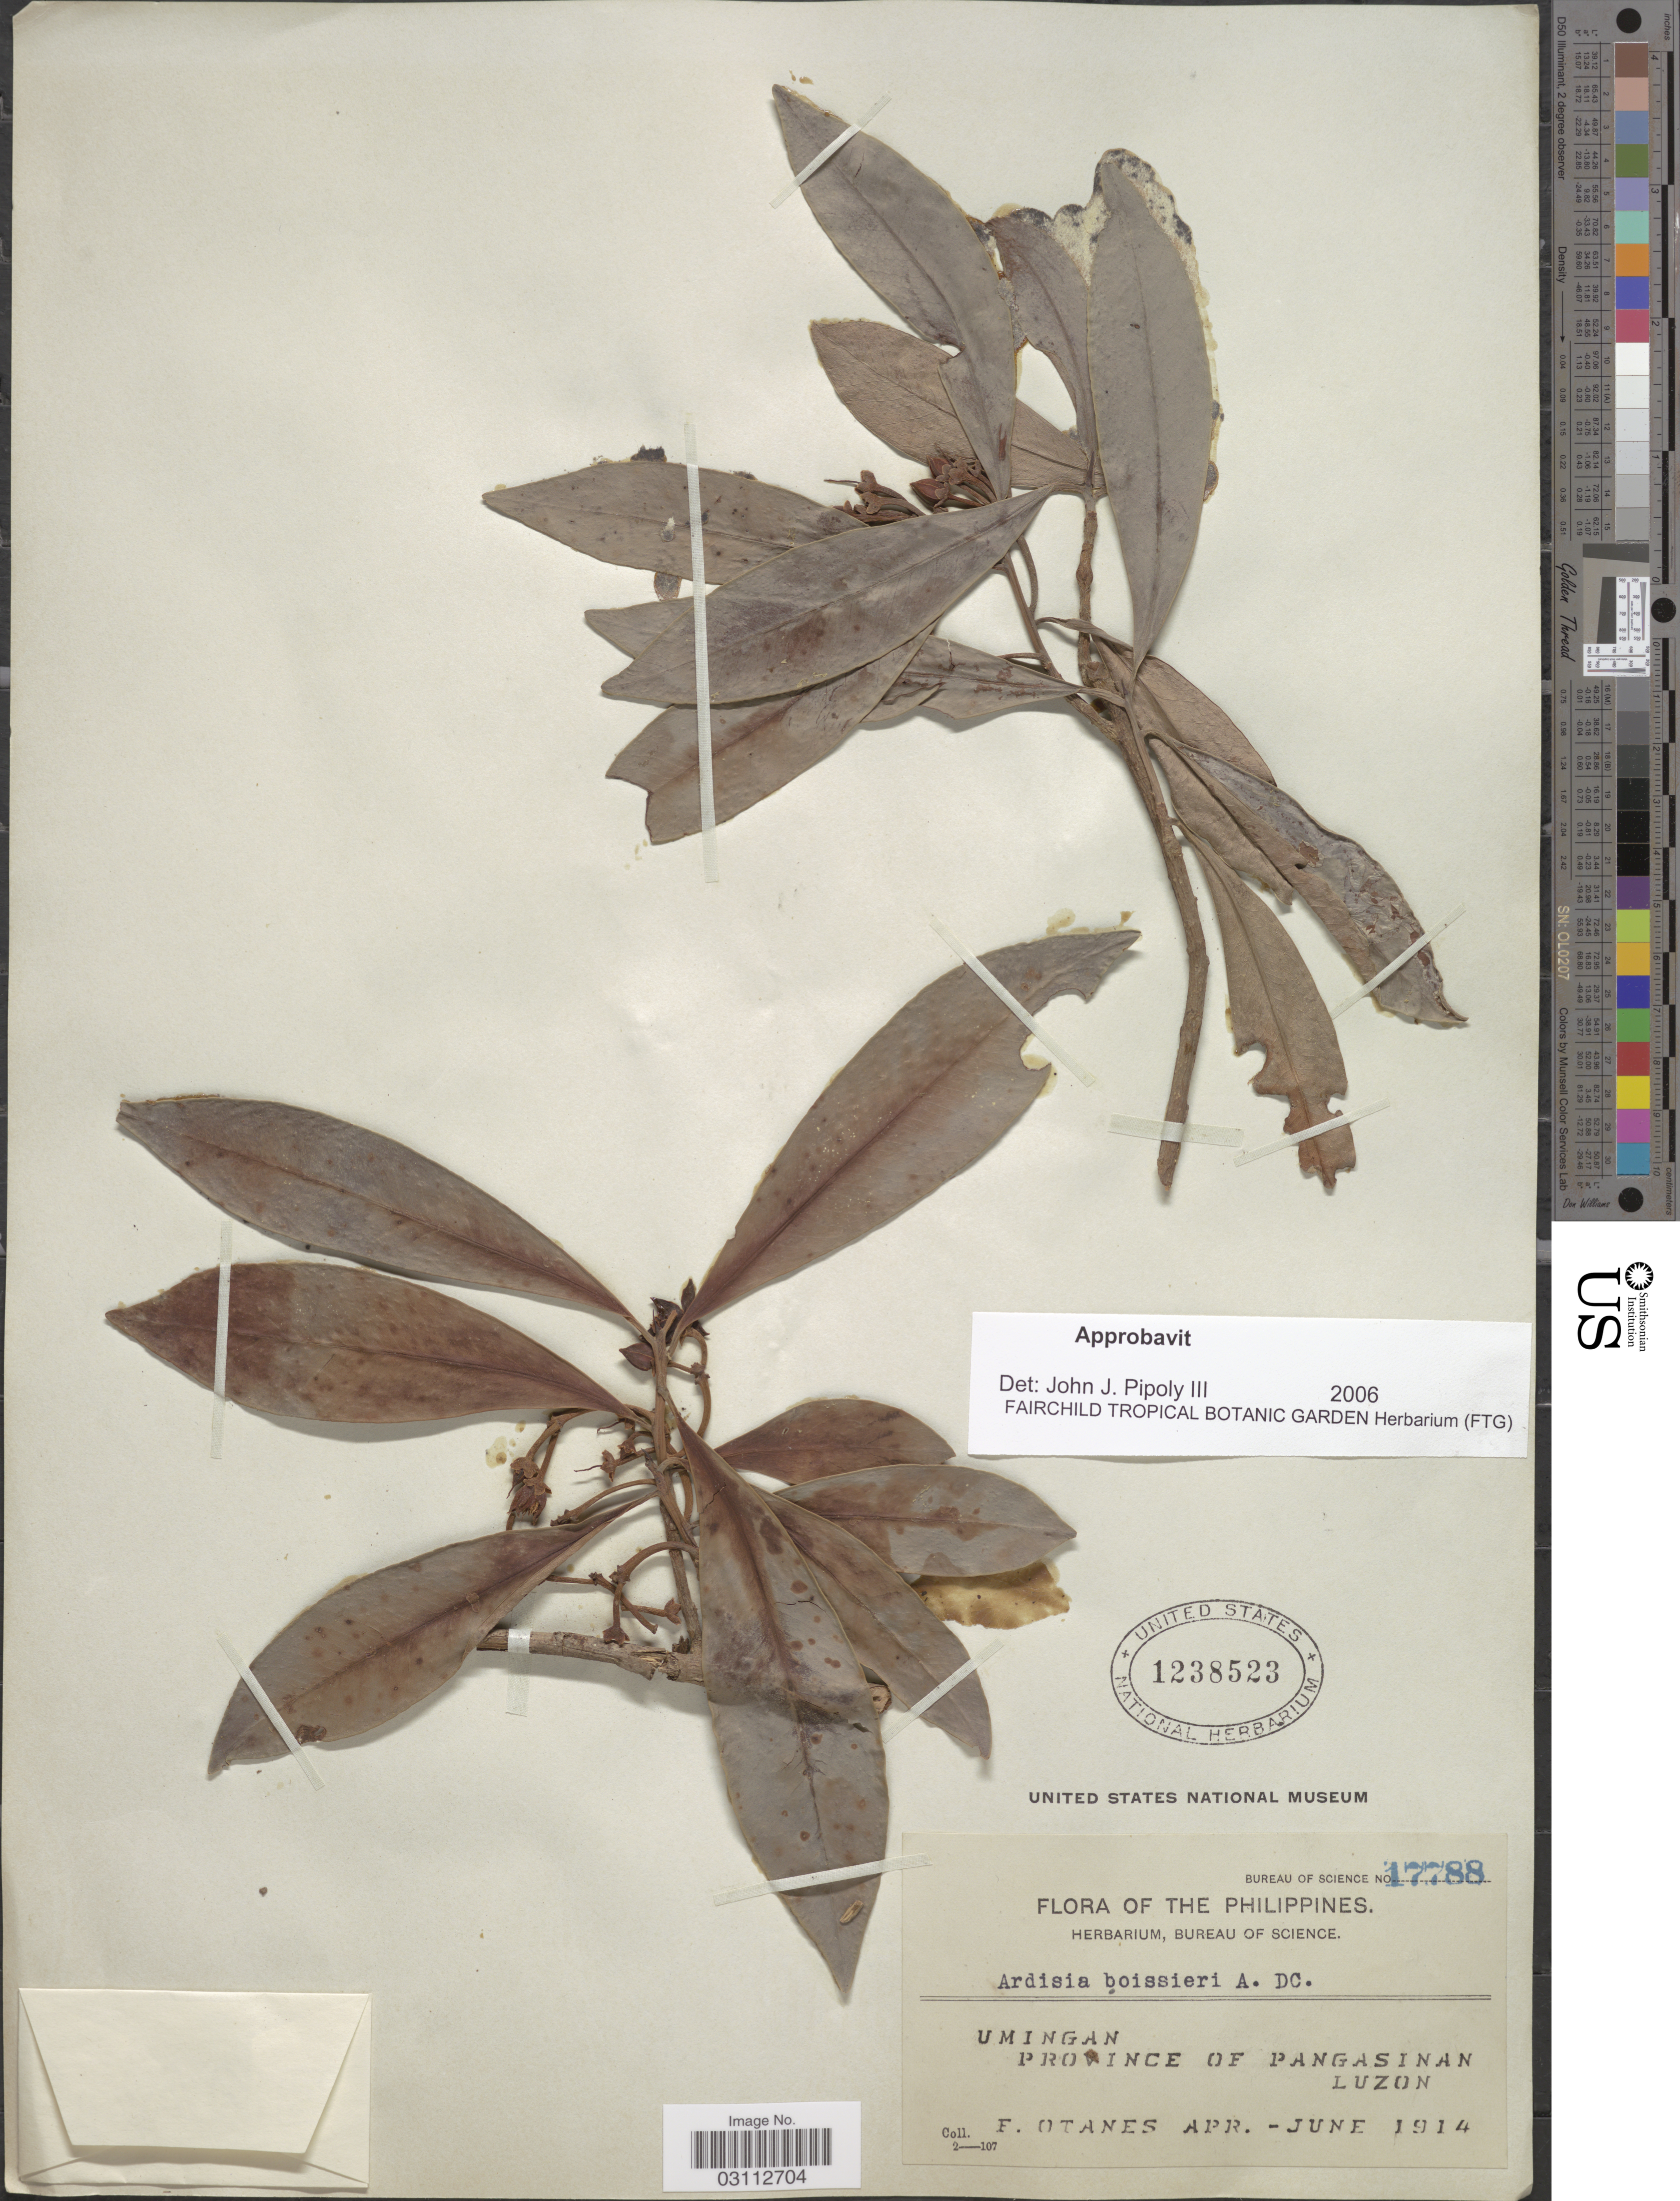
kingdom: Plantae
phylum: Tracheophyta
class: Magnoliopsida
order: Ericales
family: Primulaceae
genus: Ardisia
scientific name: Ardisia boissieri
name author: A. DC.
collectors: F. Q. Otanes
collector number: Bureau of science 17788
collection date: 1914-04/1914-06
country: Philippines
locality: Umingan, Province of Pangasinan, Luzon.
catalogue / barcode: US 1238523